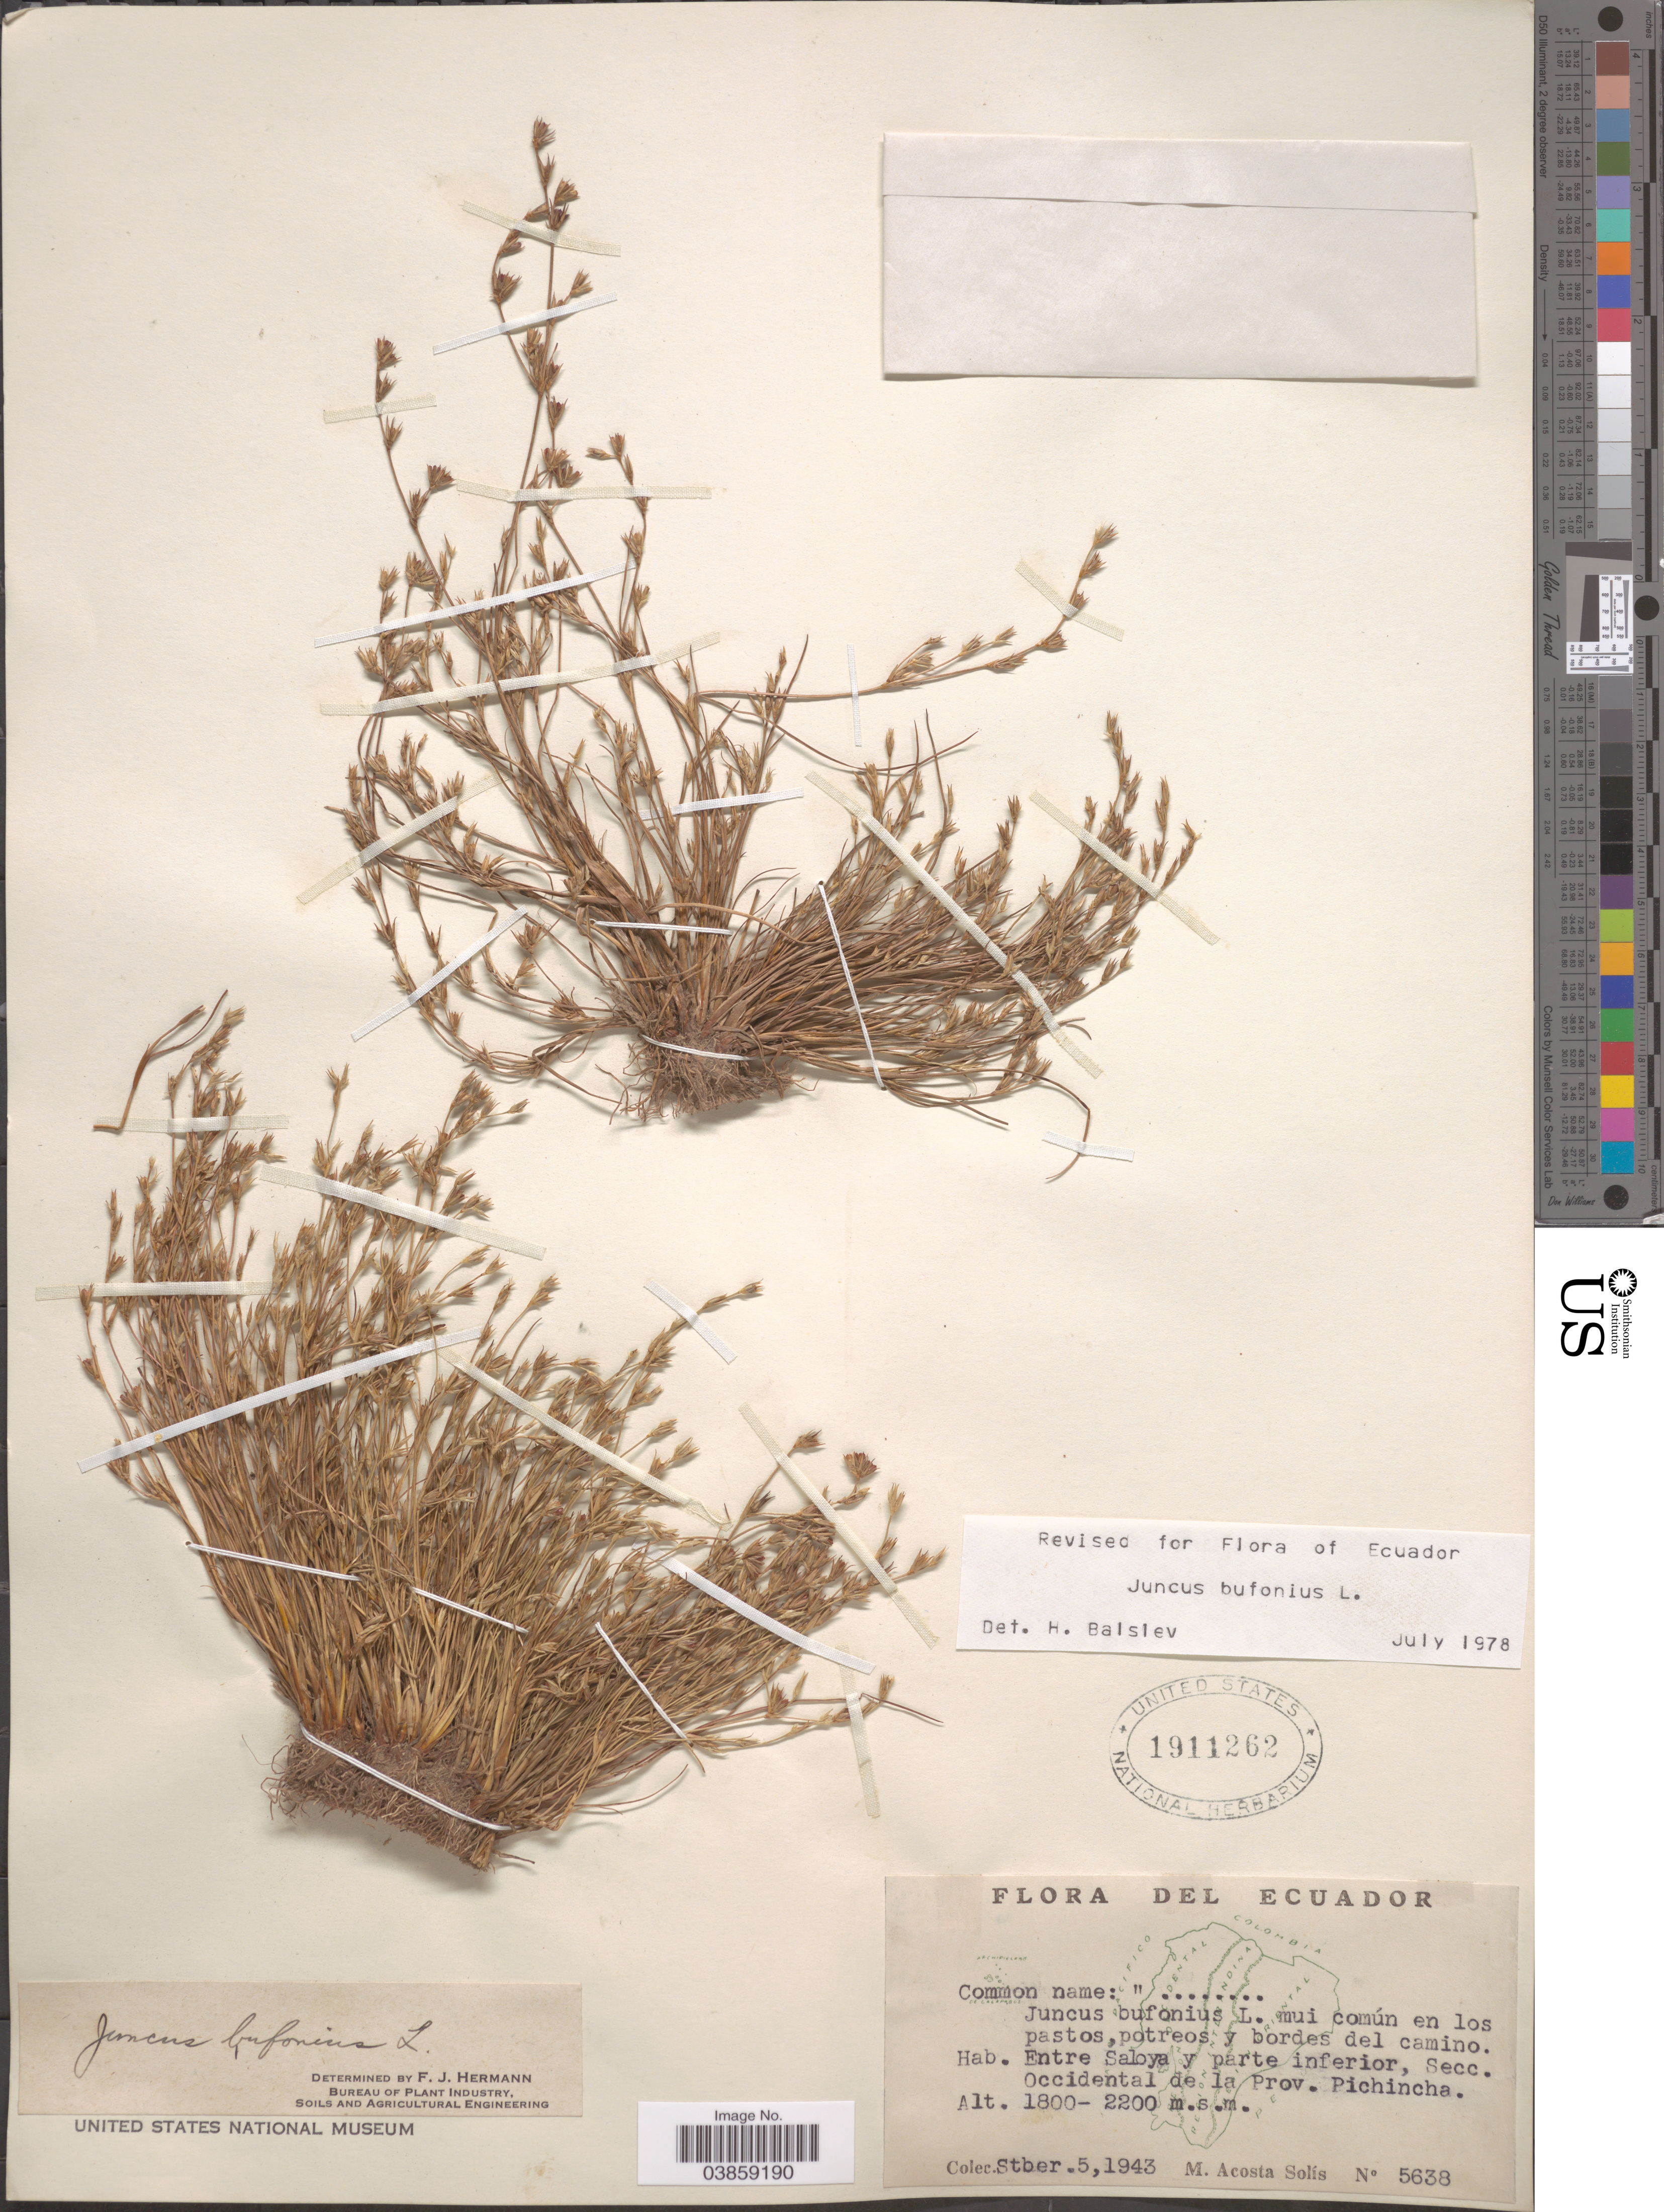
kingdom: Plantae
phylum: Tracheophyta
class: Liliopsida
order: Poales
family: Juncaceae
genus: Juncus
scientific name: Juncus bufonius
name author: L.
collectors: M. Acosta Solis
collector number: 5638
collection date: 1943-09-05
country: Ecuador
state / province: Pichincha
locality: Entre Saloya y parte inferior, Secc. Occidental de la Prov. Pichincha.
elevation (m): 1800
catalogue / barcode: US 1911262